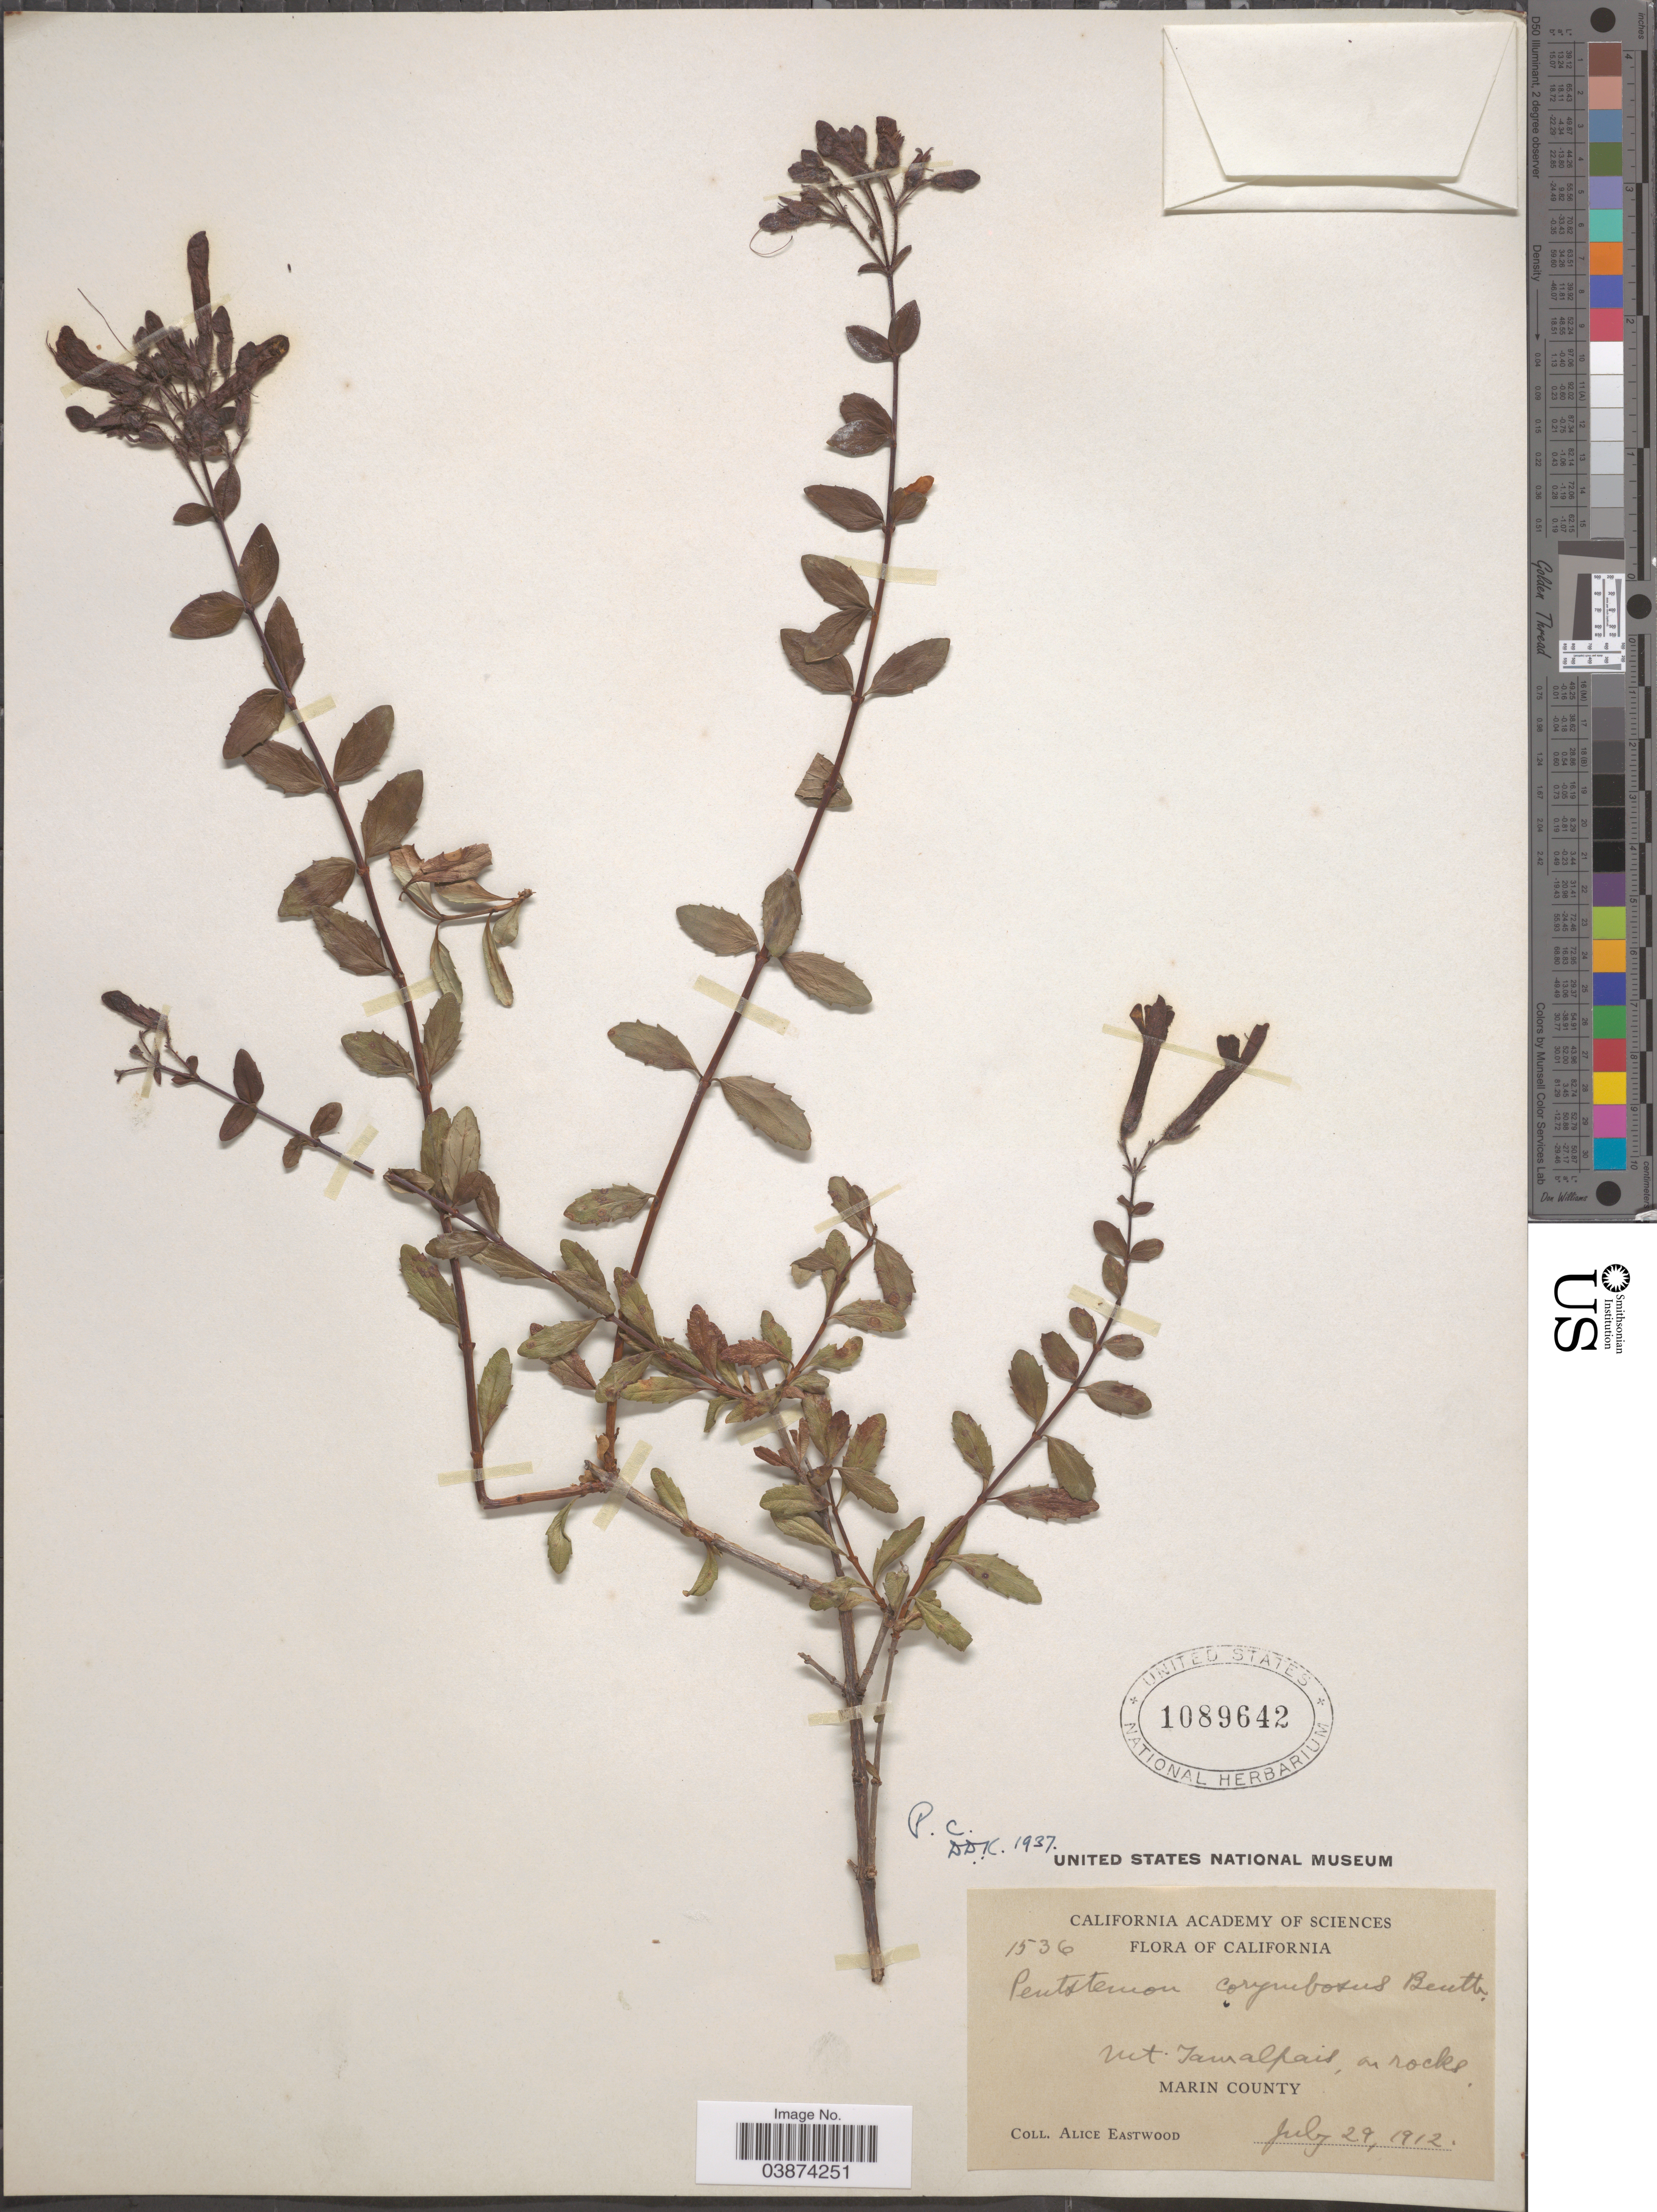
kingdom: Plantae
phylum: Tracheophyta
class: Magnoliopsida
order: Lamiales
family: Plantaginaceae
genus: Penstemon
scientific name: Penstemon corymbosus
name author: Benth.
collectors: A. Eastwood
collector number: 1536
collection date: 1912-07-29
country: United States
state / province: California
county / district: Marin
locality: Mt. Tamalpais, on rocks, Marin County.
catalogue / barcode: US 1089642